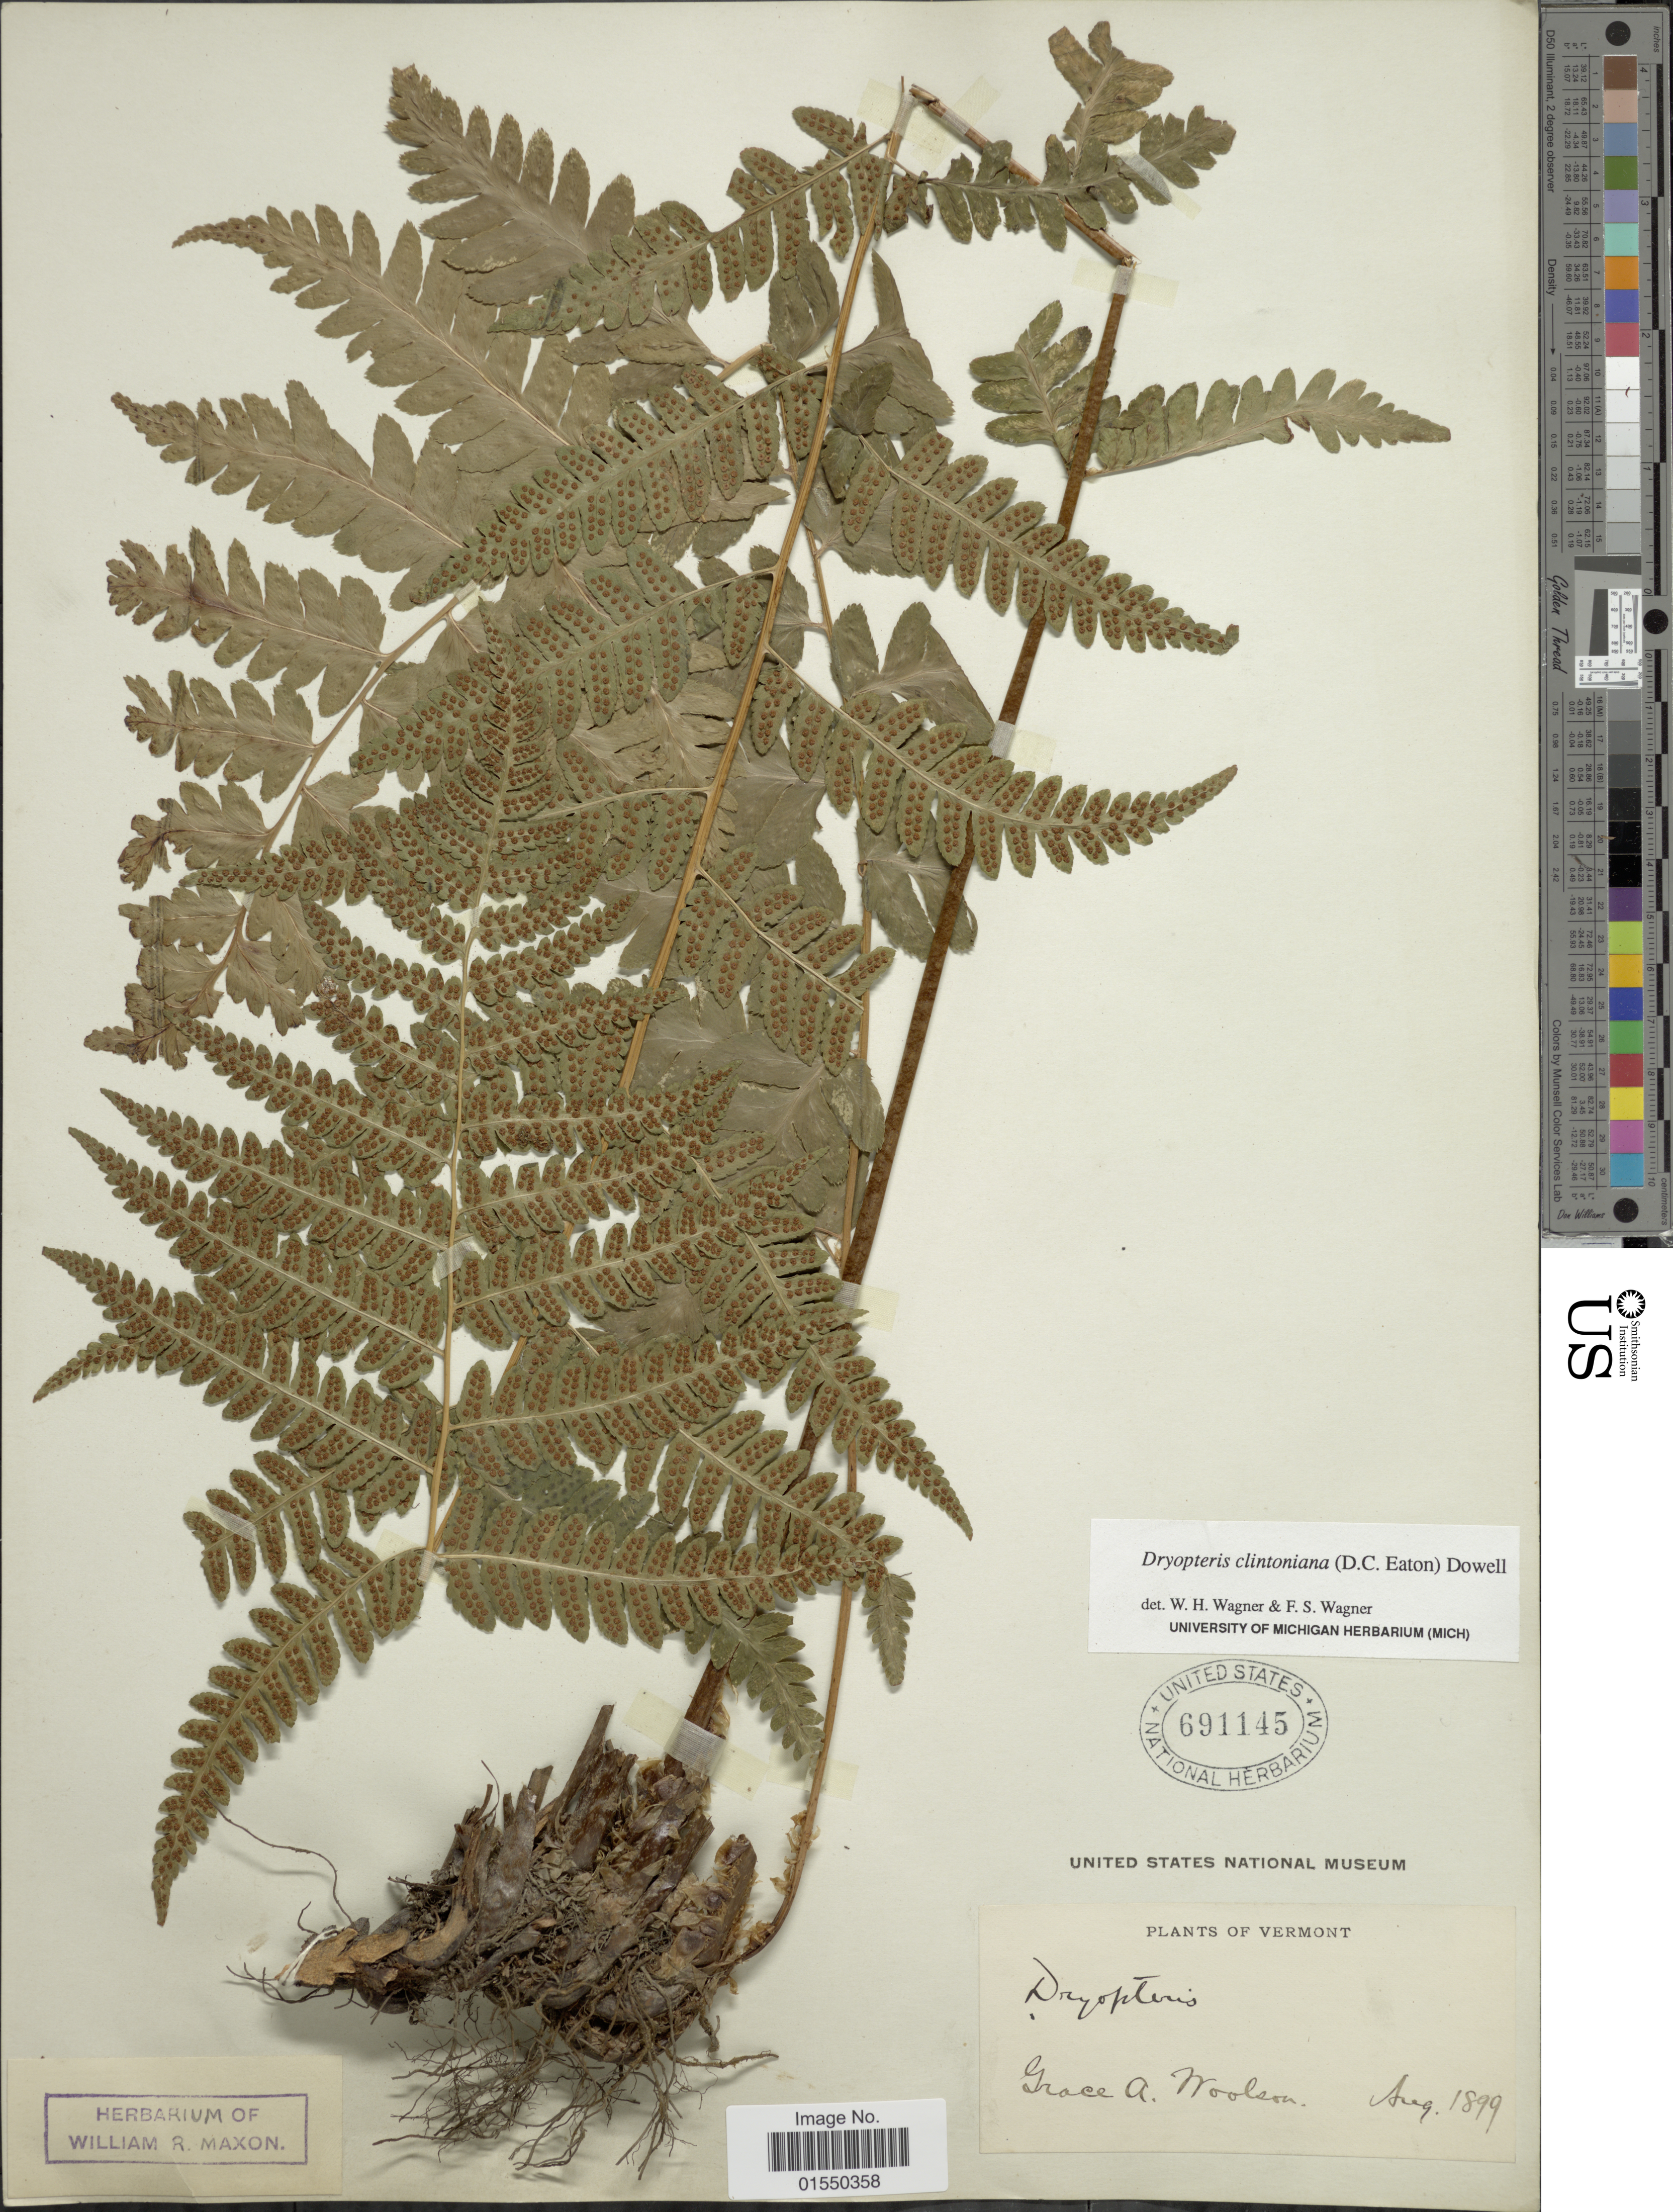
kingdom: Plantae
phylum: Tracheophyta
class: Polypodiopsida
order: Polypodiales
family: Dryopteridaceae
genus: Dryopteris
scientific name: Dryopteris clintoniana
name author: (D.C. Eaton) Dowell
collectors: G. A. Woolson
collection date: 1899-08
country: United States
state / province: Vermont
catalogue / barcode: US 691145